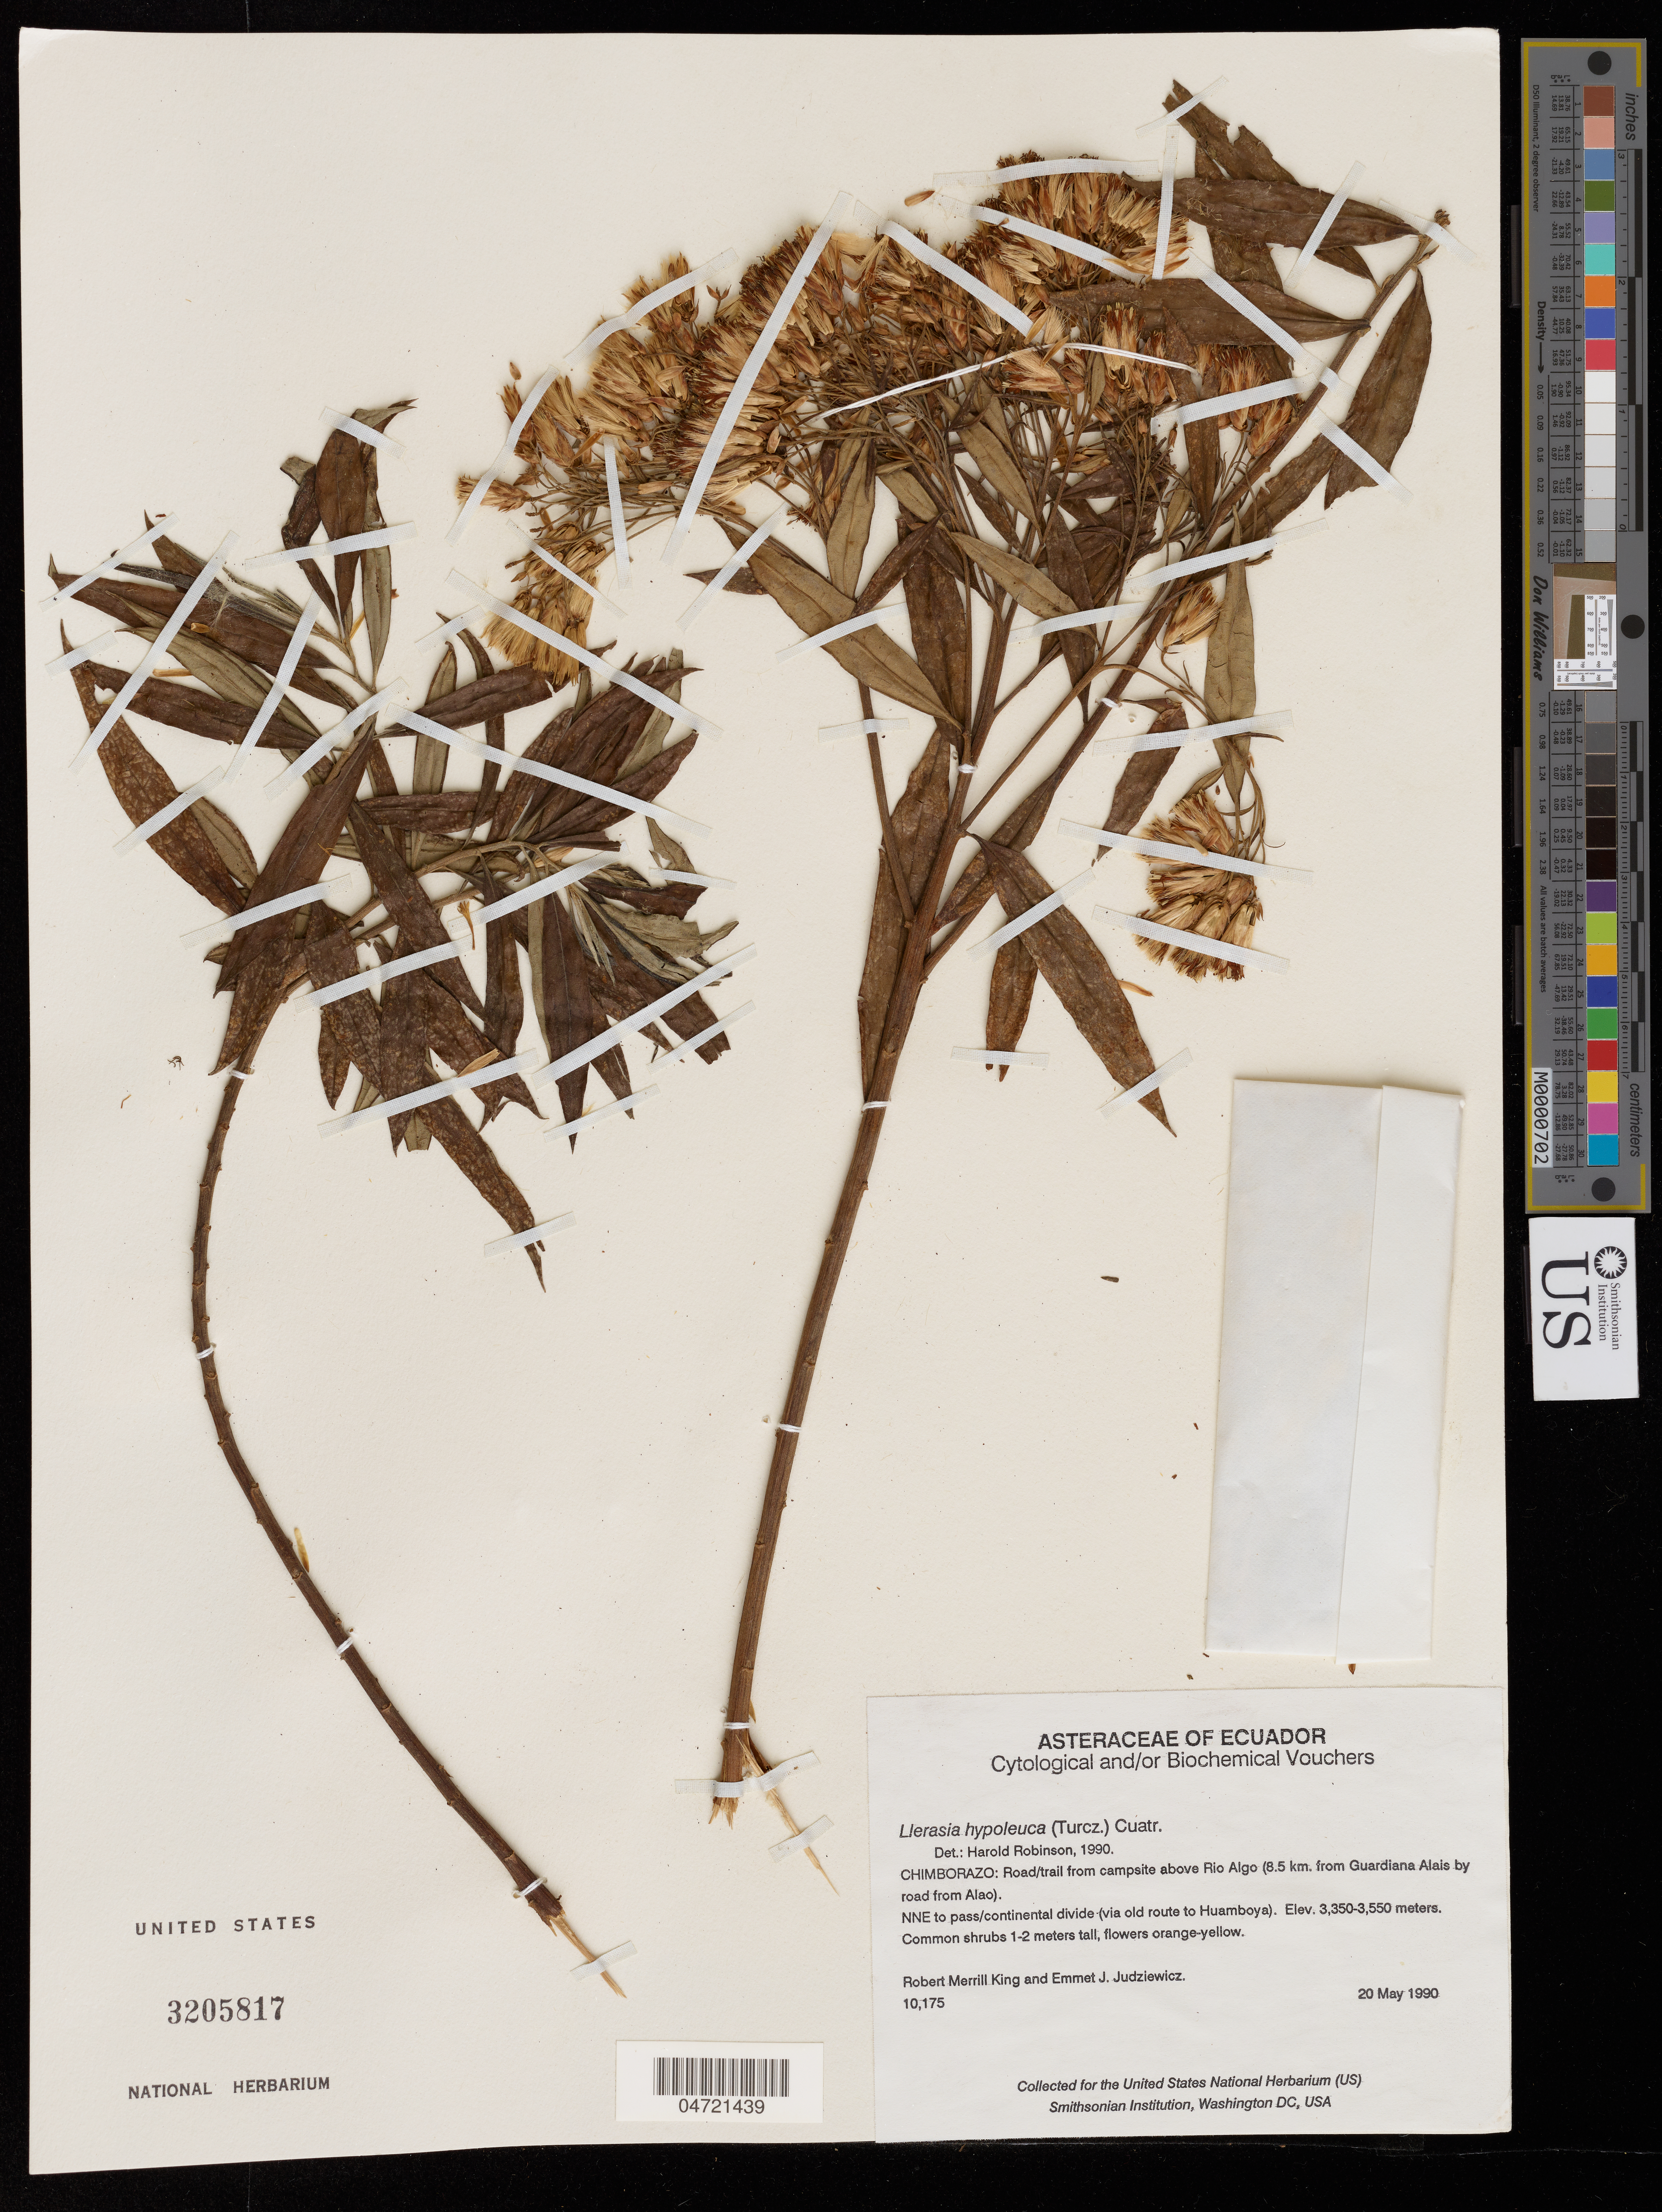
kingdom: Plantae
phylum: Tracheophyta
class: Magnoliopsida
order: Asterales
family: Asteraceae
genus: Llerasia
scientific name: Llerasia hypoleuca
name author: (Turcz.) Cuatrec.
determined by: Robinson, Harold E., (US)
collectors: R. M. King & E. J. Judziewicz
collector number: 10175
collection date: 1990-05-20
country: Ecuador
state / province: Chimborazo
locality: Road/trail from campsite above Rio Algo (8.5 km. from Guardiana Alais by road from Alao). NNE to pass/continental divide (via old route to Huamboya)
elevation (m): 3350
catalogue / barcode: US 3205817